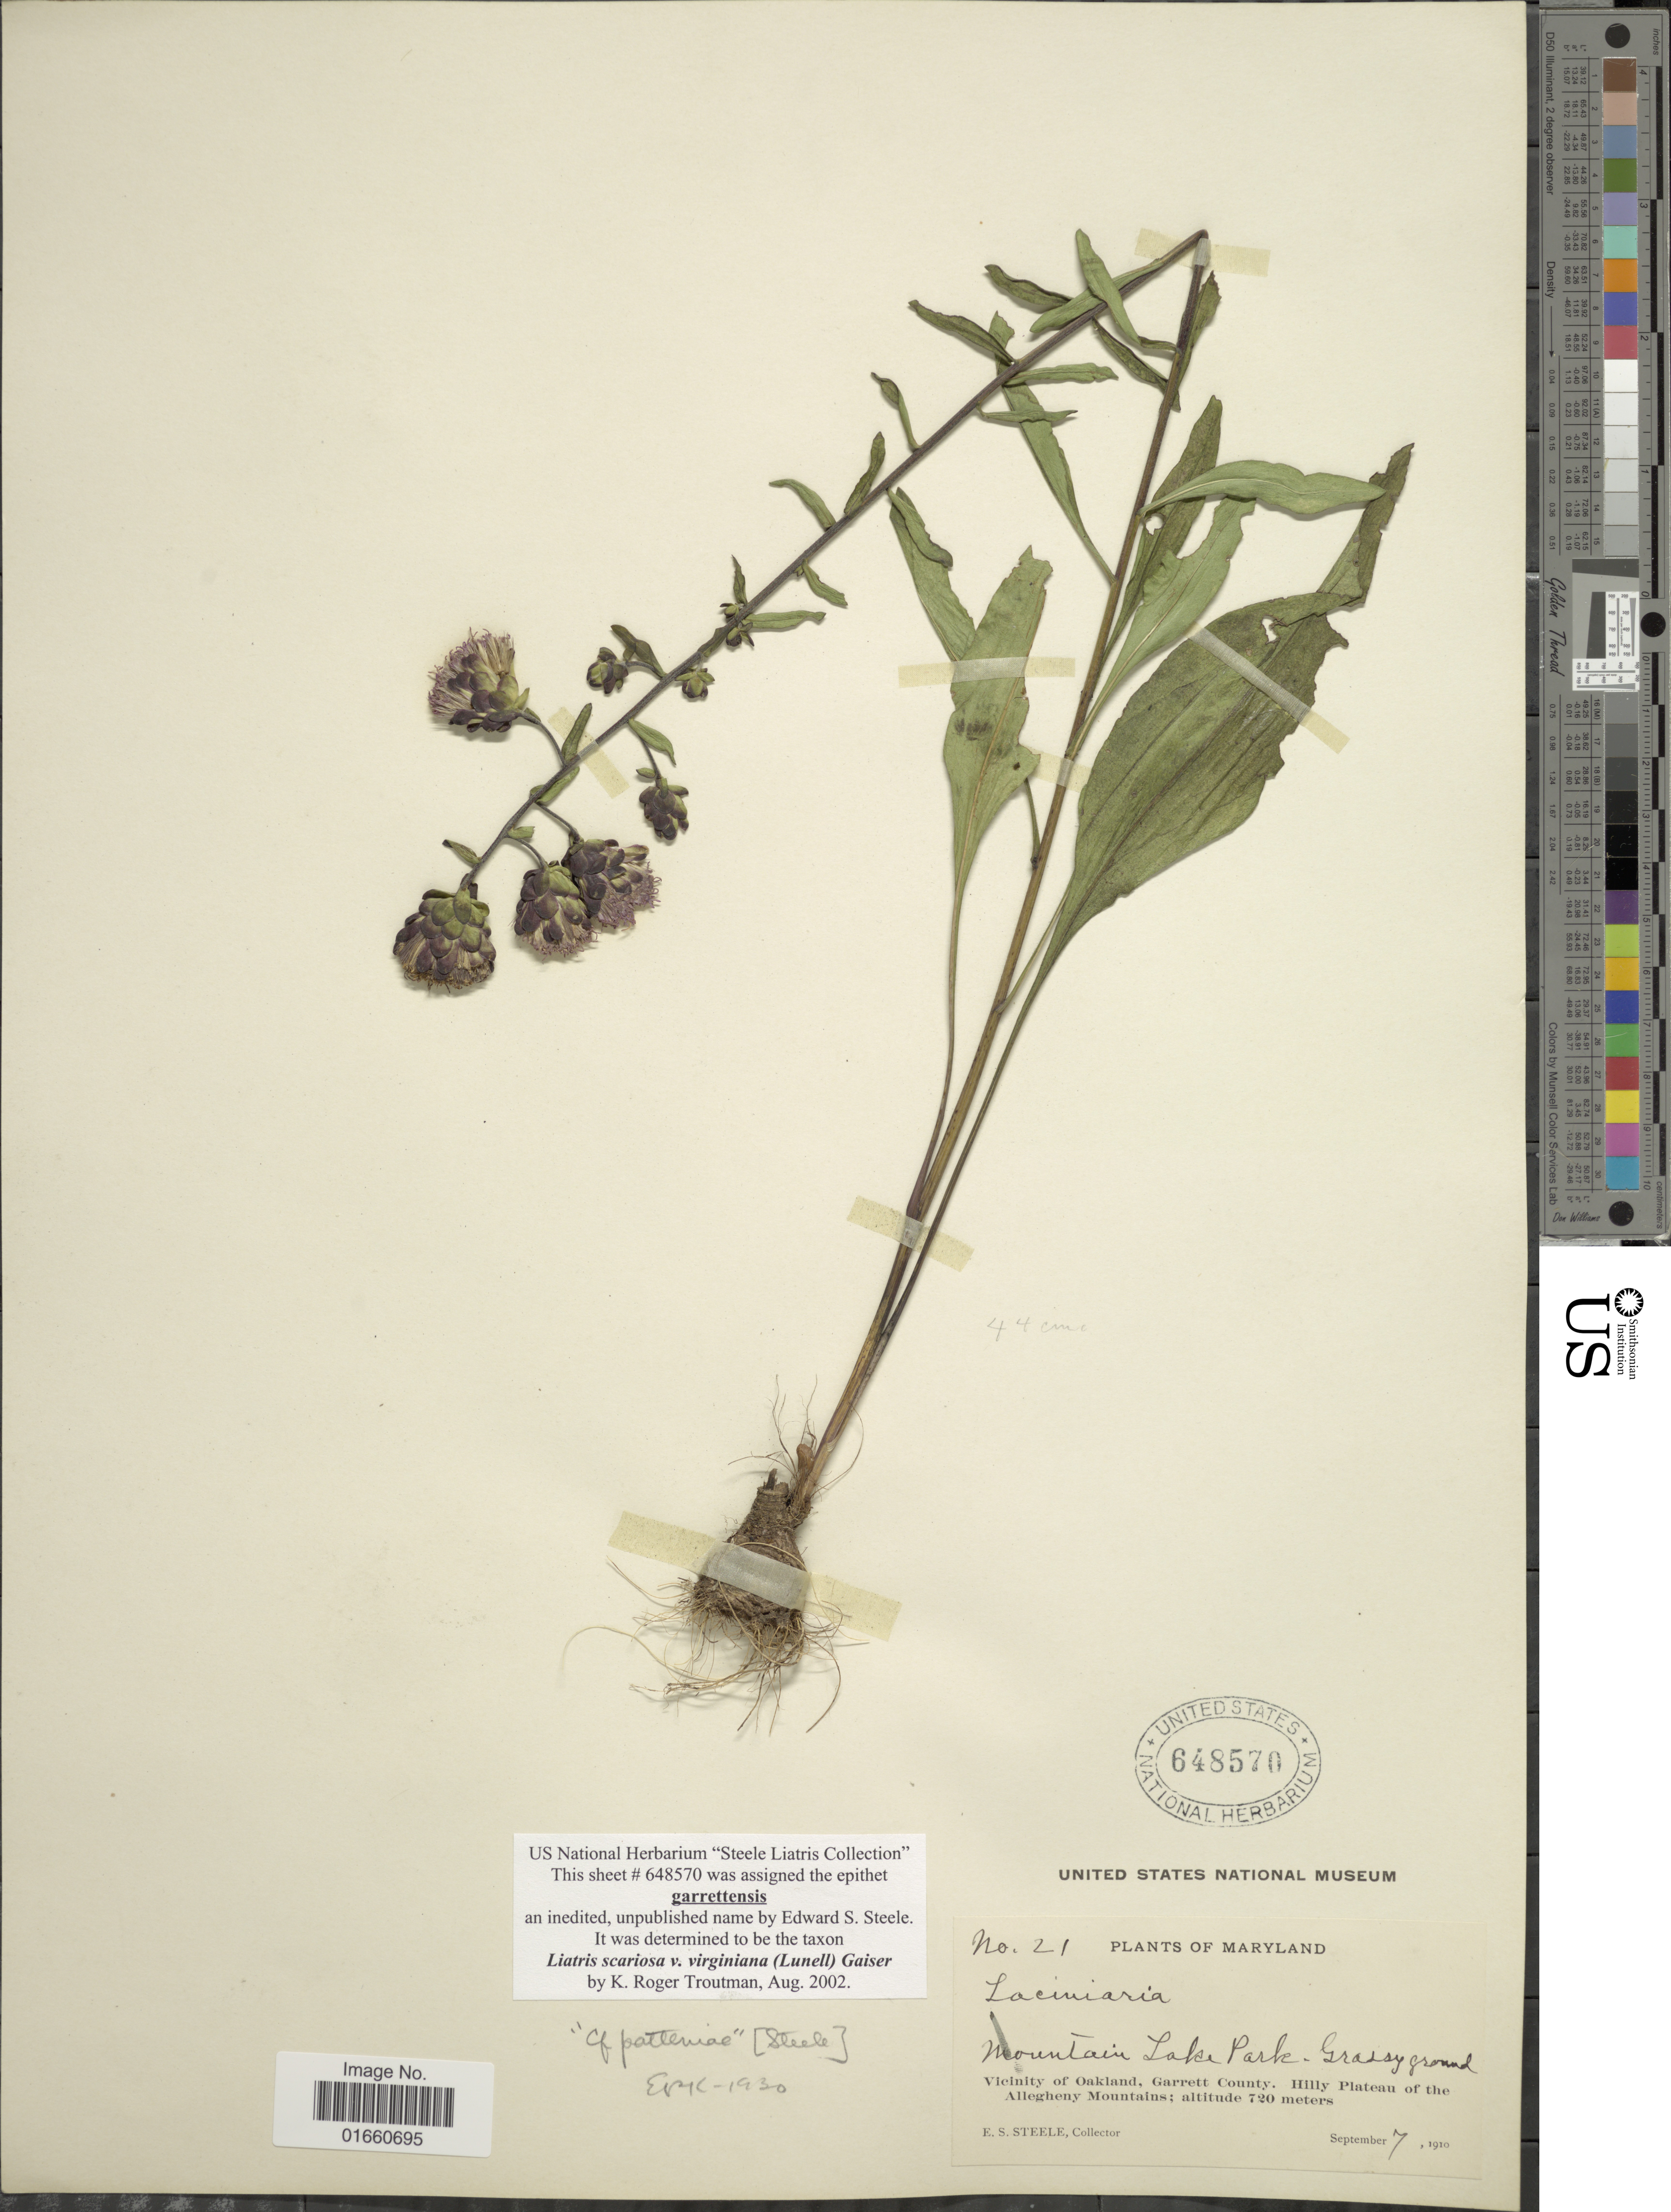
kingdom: Plantae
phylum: Tracheophyta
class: Magnoliopsida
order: Asterales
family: Asteraceae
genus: Liatris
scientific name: Liatris scariosa var. virginiana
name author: (Lunell) Gaiser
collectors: E. Steele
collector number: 21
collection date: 1910-09-07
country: Liberia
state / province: Maryland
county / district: Garrett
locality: Mountain Lake Park, Grassy ground, Vicinity of Oakland, Garrett County, Hilly Pleateau of the Allegheny Mountains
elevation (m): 720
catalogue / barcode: US 648570